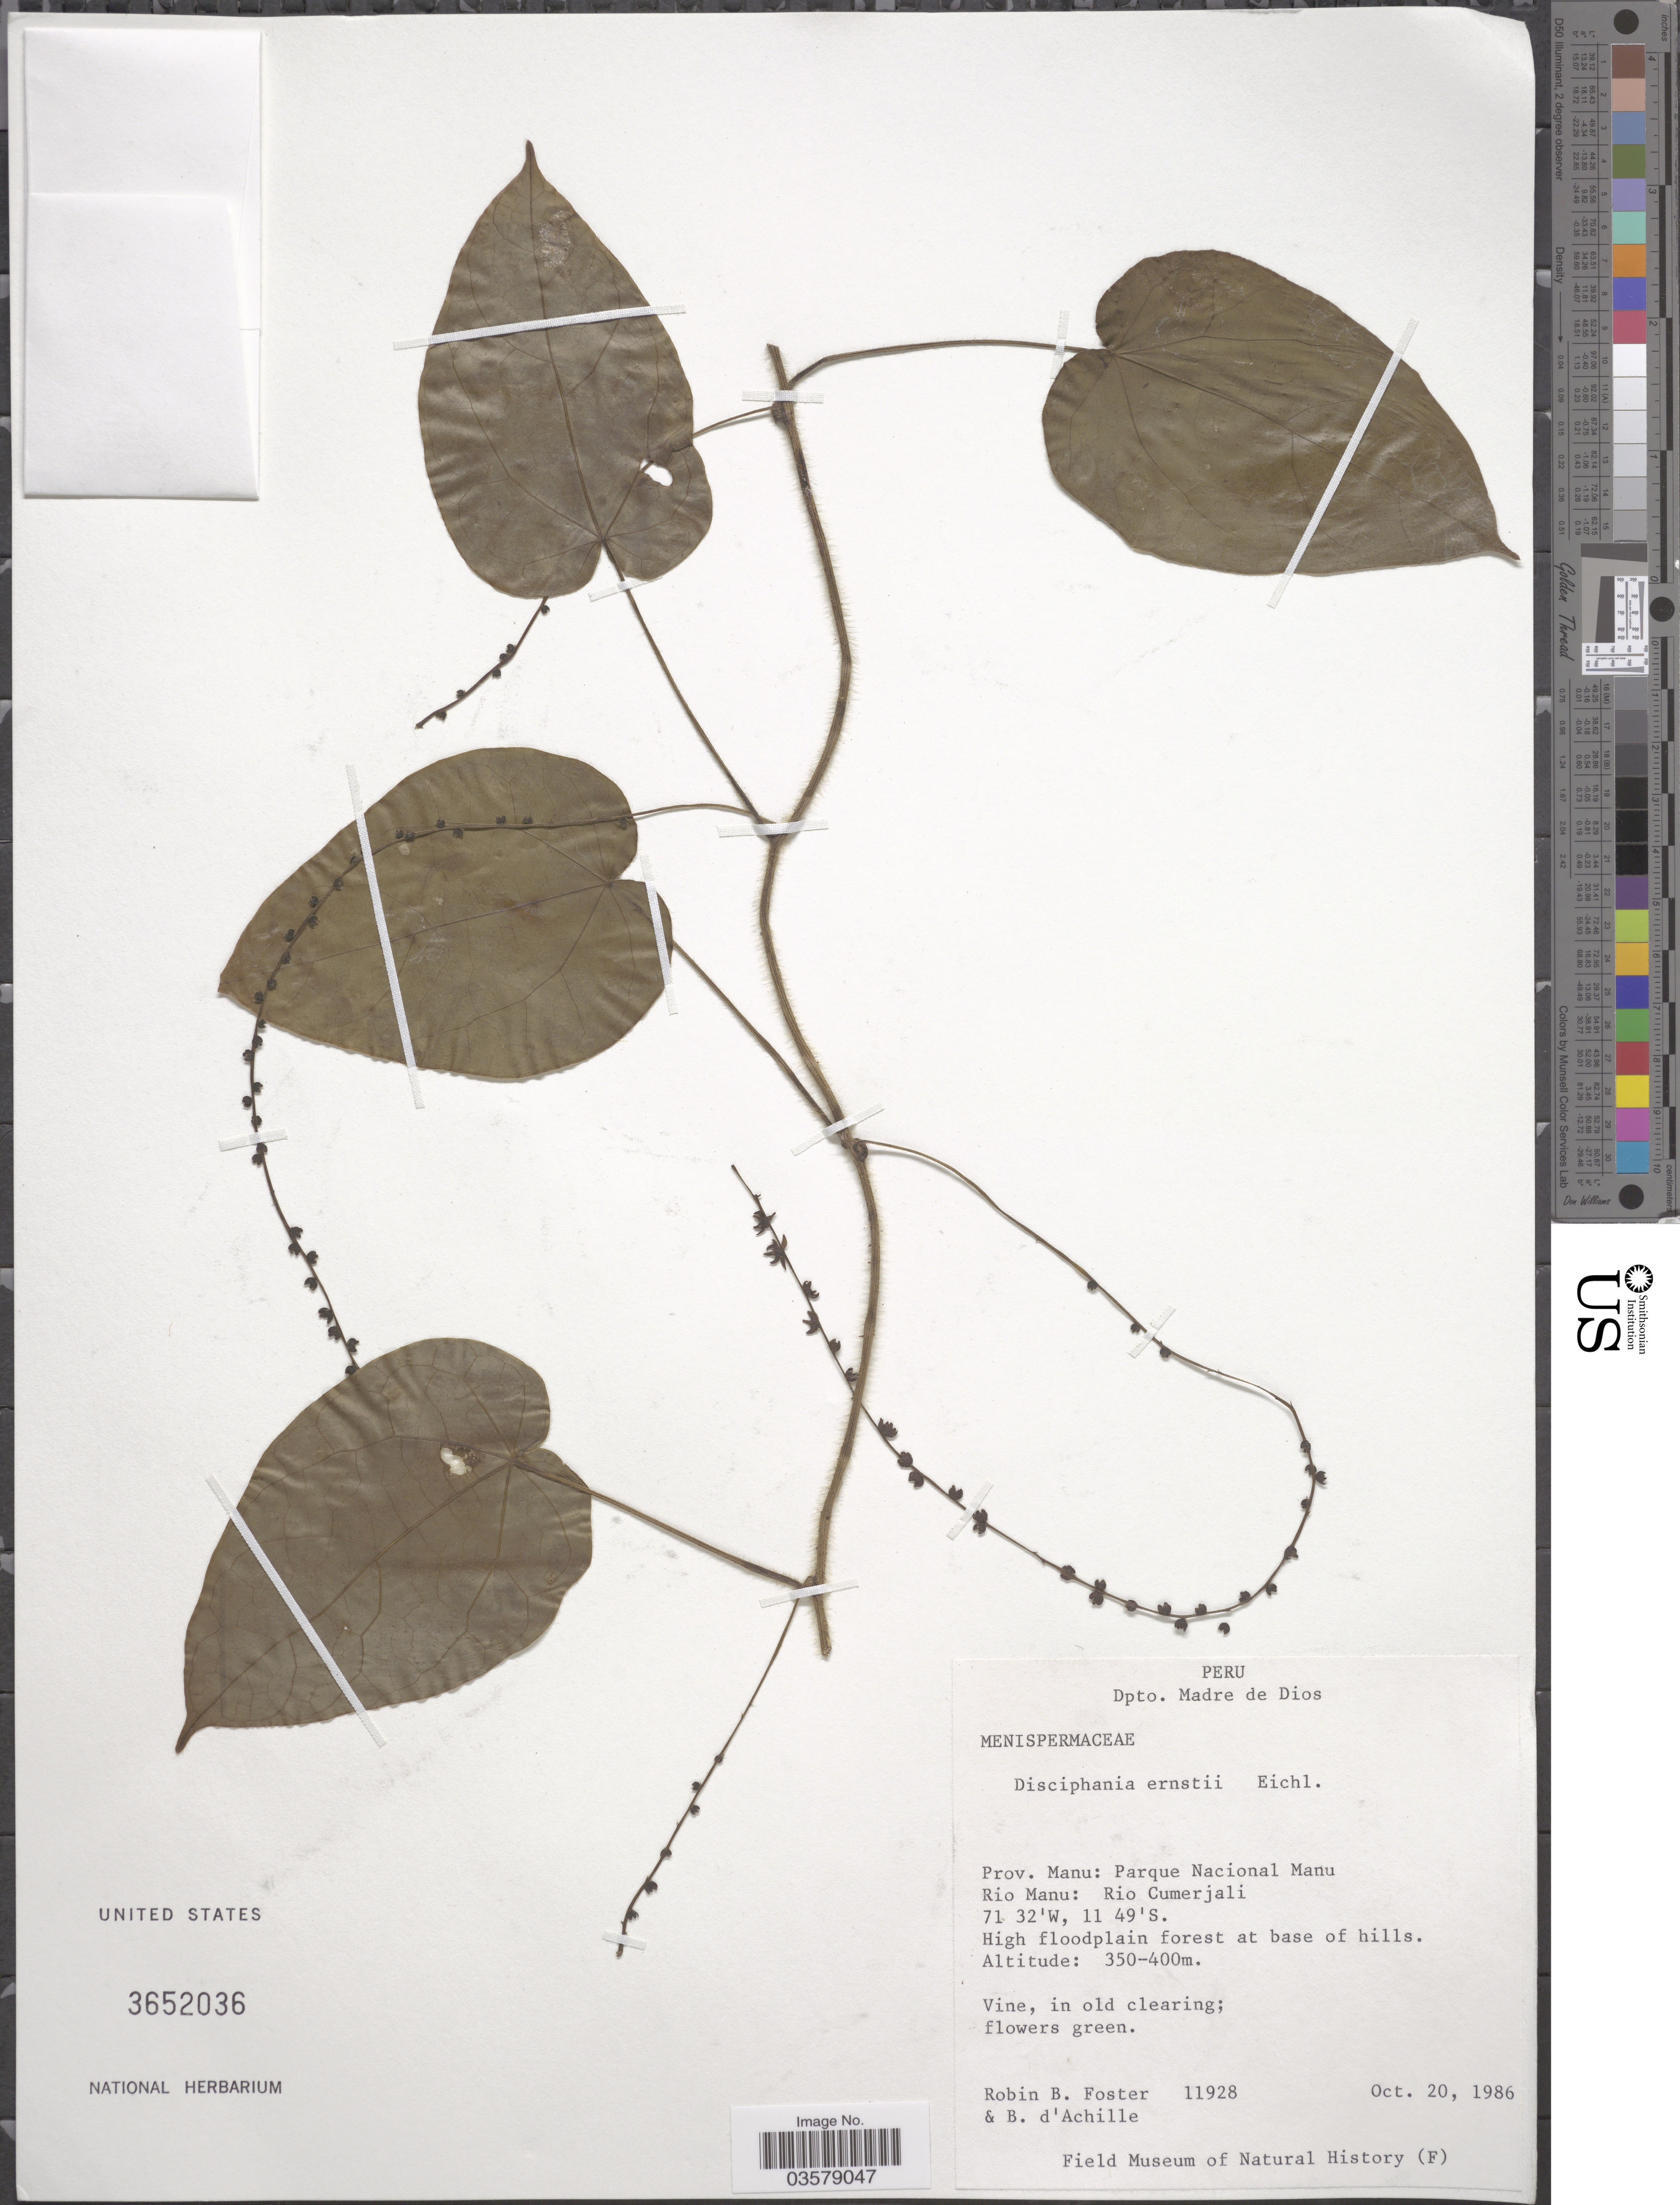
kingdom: Plantae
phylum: Tracheophyta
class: Magnoliopsida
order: Ranunculales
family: Menispermaceae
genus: Disciphania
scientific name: Disciphania ernstii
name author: Eichler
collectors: R. B. Foster & B. d'Achille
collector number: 11928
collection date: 1986-10-20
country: Peru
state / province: Madre de Dios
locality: Dpto. Madre de Dios. Prov. Manu: Parque Nacional Manu. Rio Manu: Rio Cumerjali.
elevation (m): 350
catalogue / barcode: US 3652036